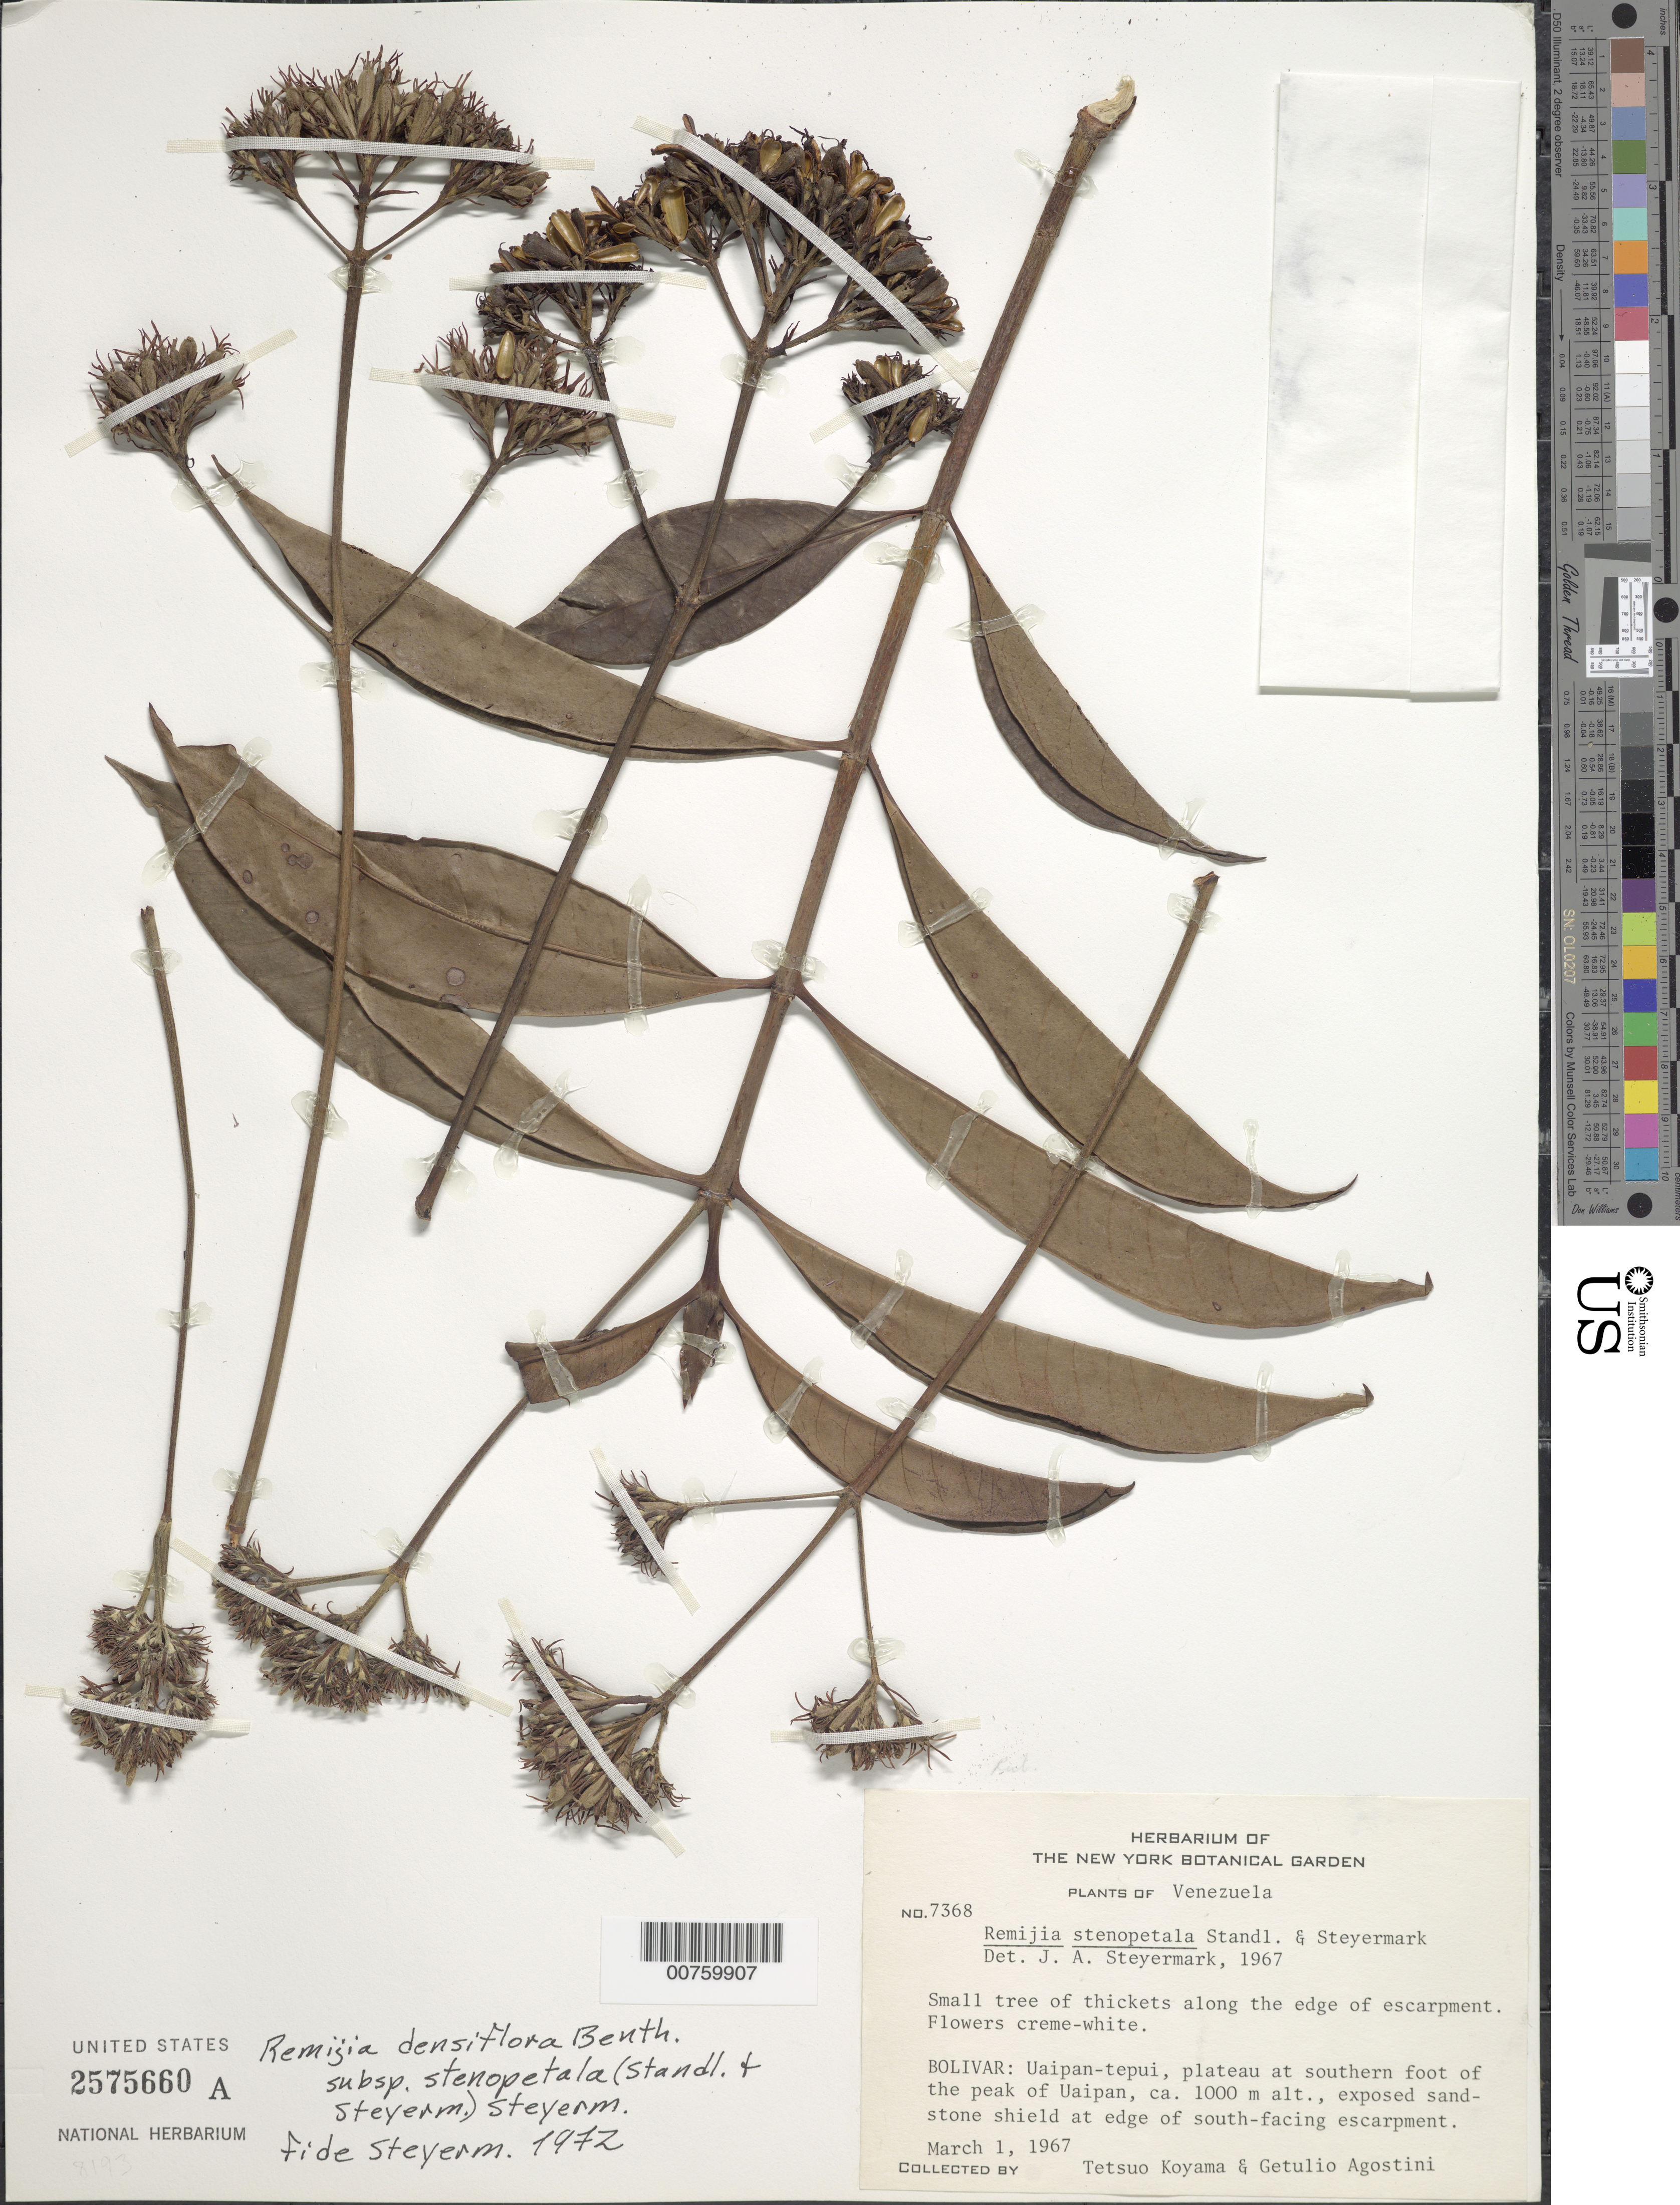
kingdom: Plantae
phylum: Tracheophyta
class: Magnoliopsida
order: Gentianales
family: Rubiaceae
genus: Remijia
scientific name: Remijia densiflora subsp. stenopetala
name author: (Standl. & Steyerm.) Steyerm.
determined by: Steyermark, Julian A., (VEN)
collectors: T. Koyama & G. Agostini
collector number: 7368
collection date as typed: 1-Mar-67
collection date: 1967-03-01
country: Venezuela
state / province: Bolívar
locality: Uaipan-tepuí, plateau al SE foot of the peaks of Uaipan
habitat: Exposed sandstone shield at edge of south-facing escarpment; thickets along the edge of escarpment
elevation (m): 1000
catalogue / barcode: US 2575660A